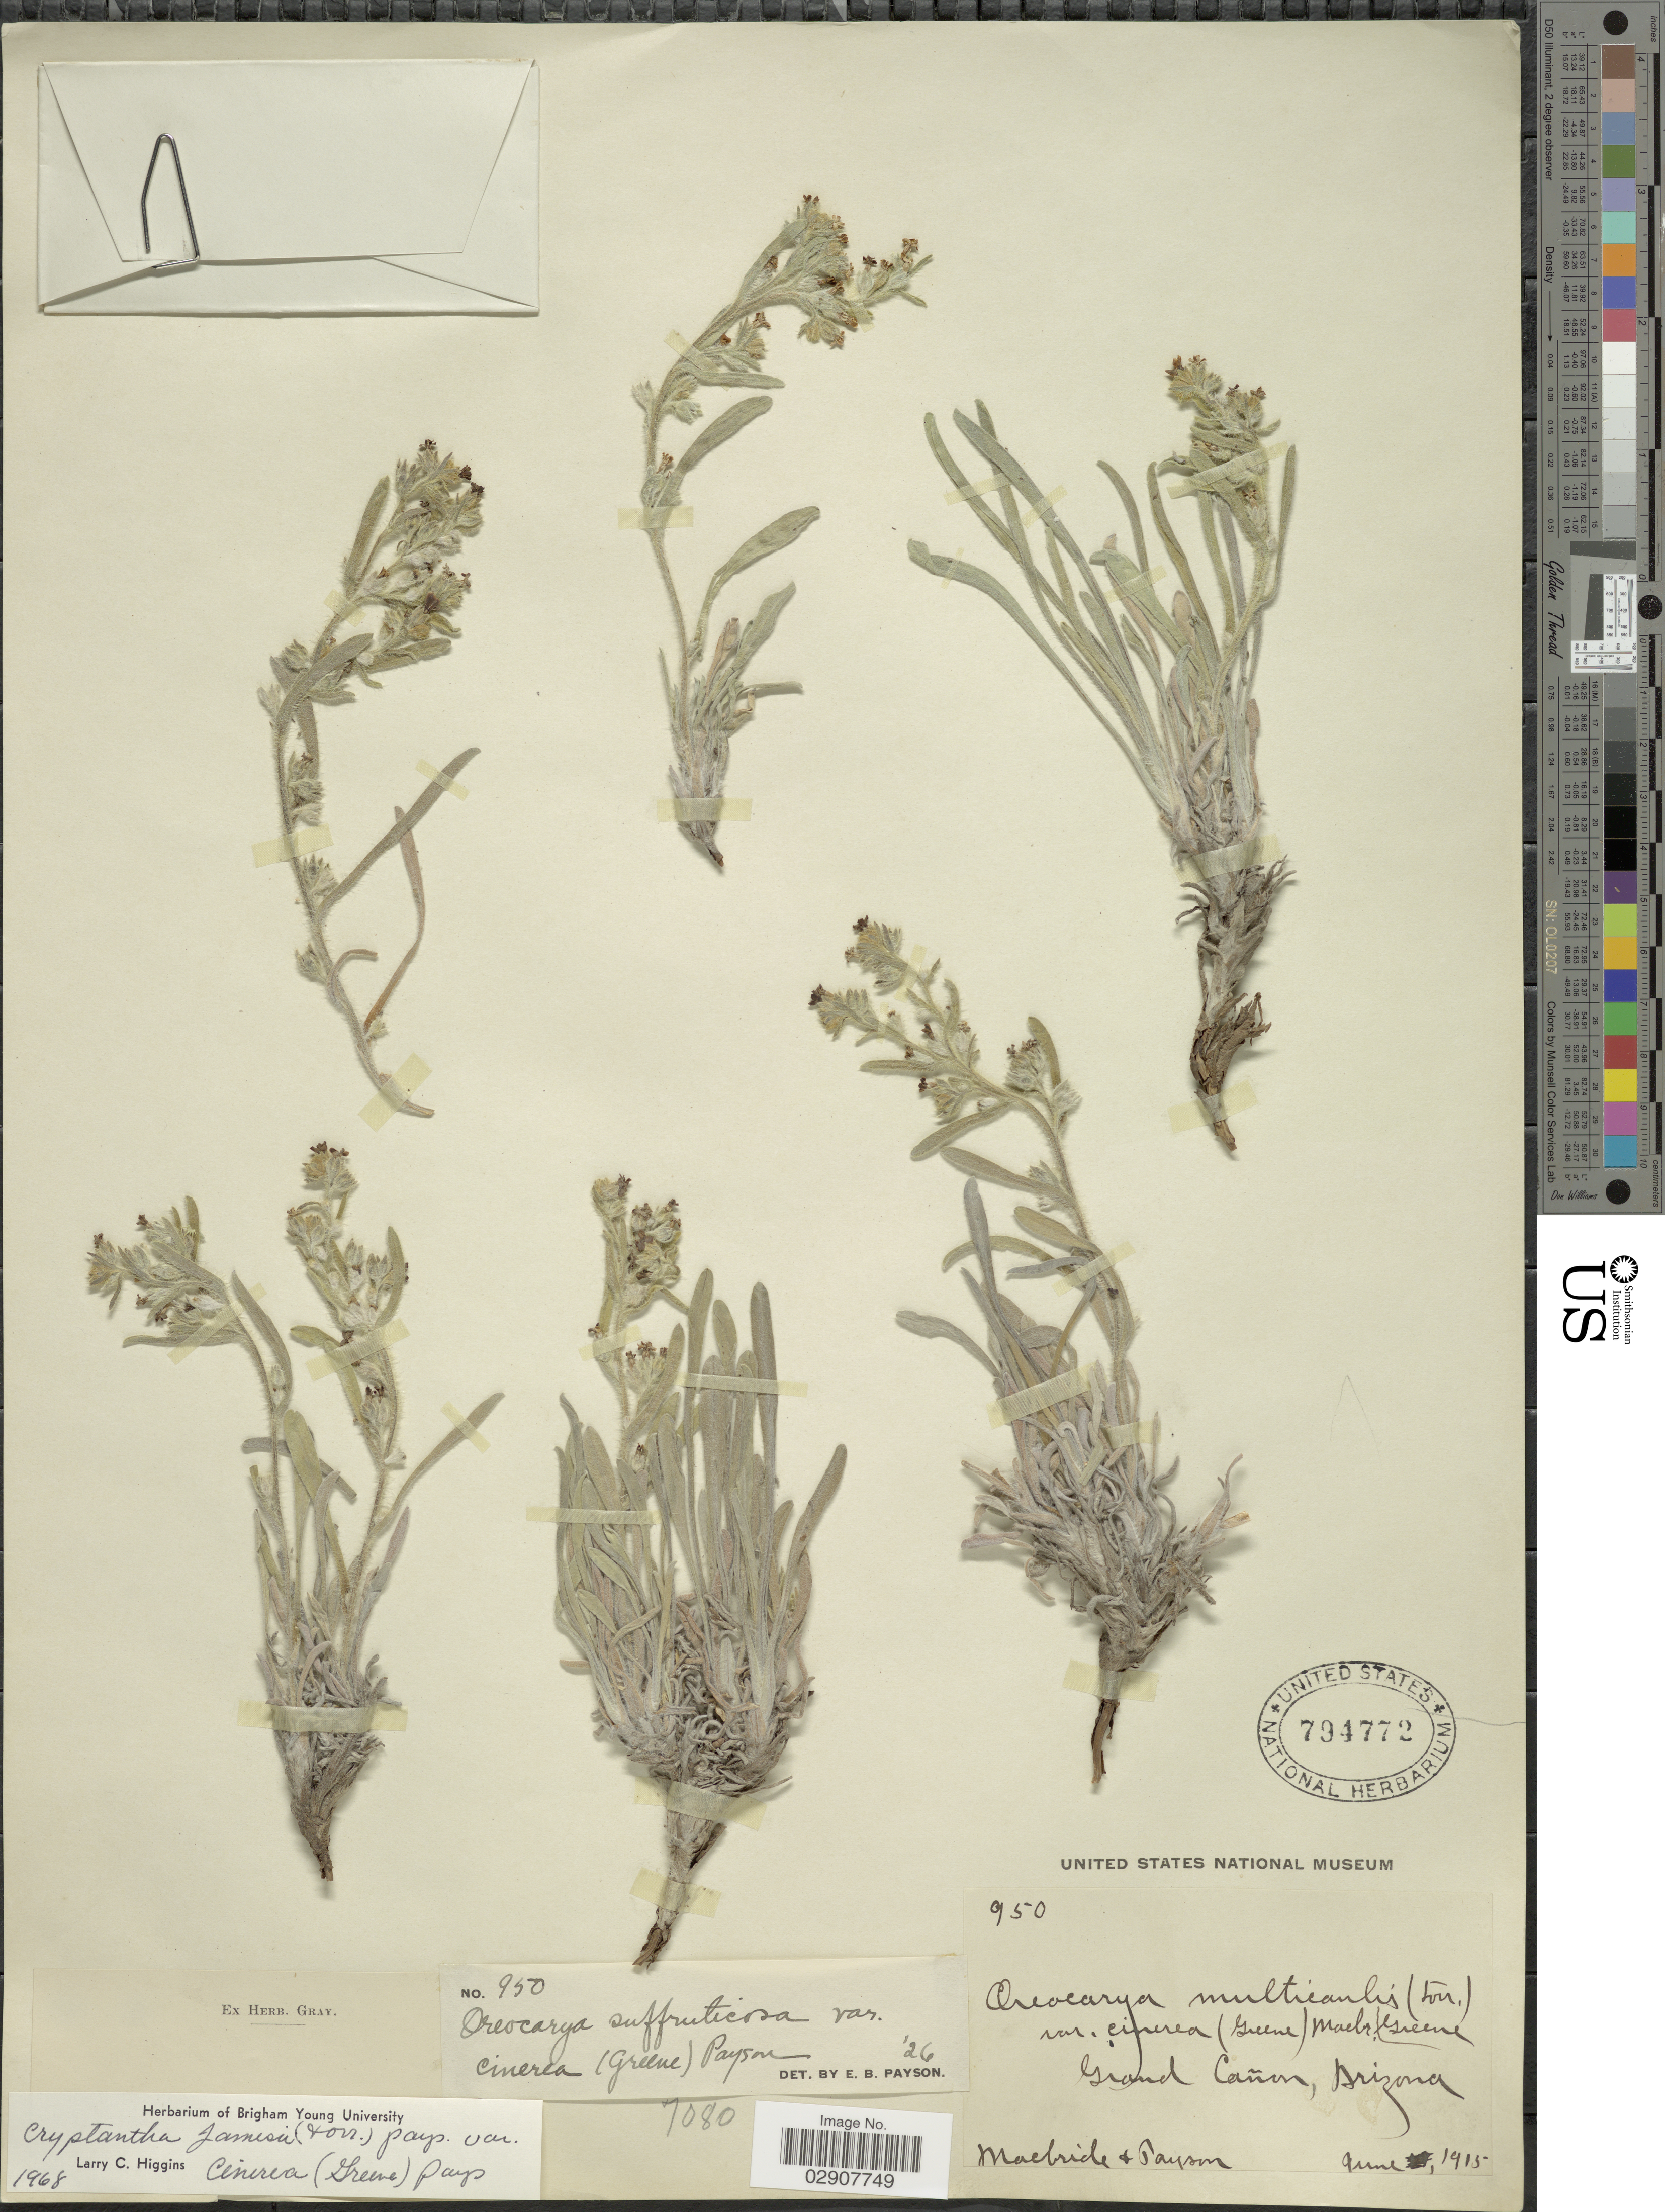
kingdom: Plantae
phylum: Tracheophyta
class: Magnoliopsida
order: Boraginales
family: Boraginaceae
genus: Cryptantha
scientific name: Cryptantha jamesii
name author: (Torr.) Payson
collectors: Macbride, -- & Payson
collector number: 950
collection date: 1915-06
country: United States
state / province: Arizona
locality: Grand Cañon, Arizona.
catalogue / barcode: US 794772